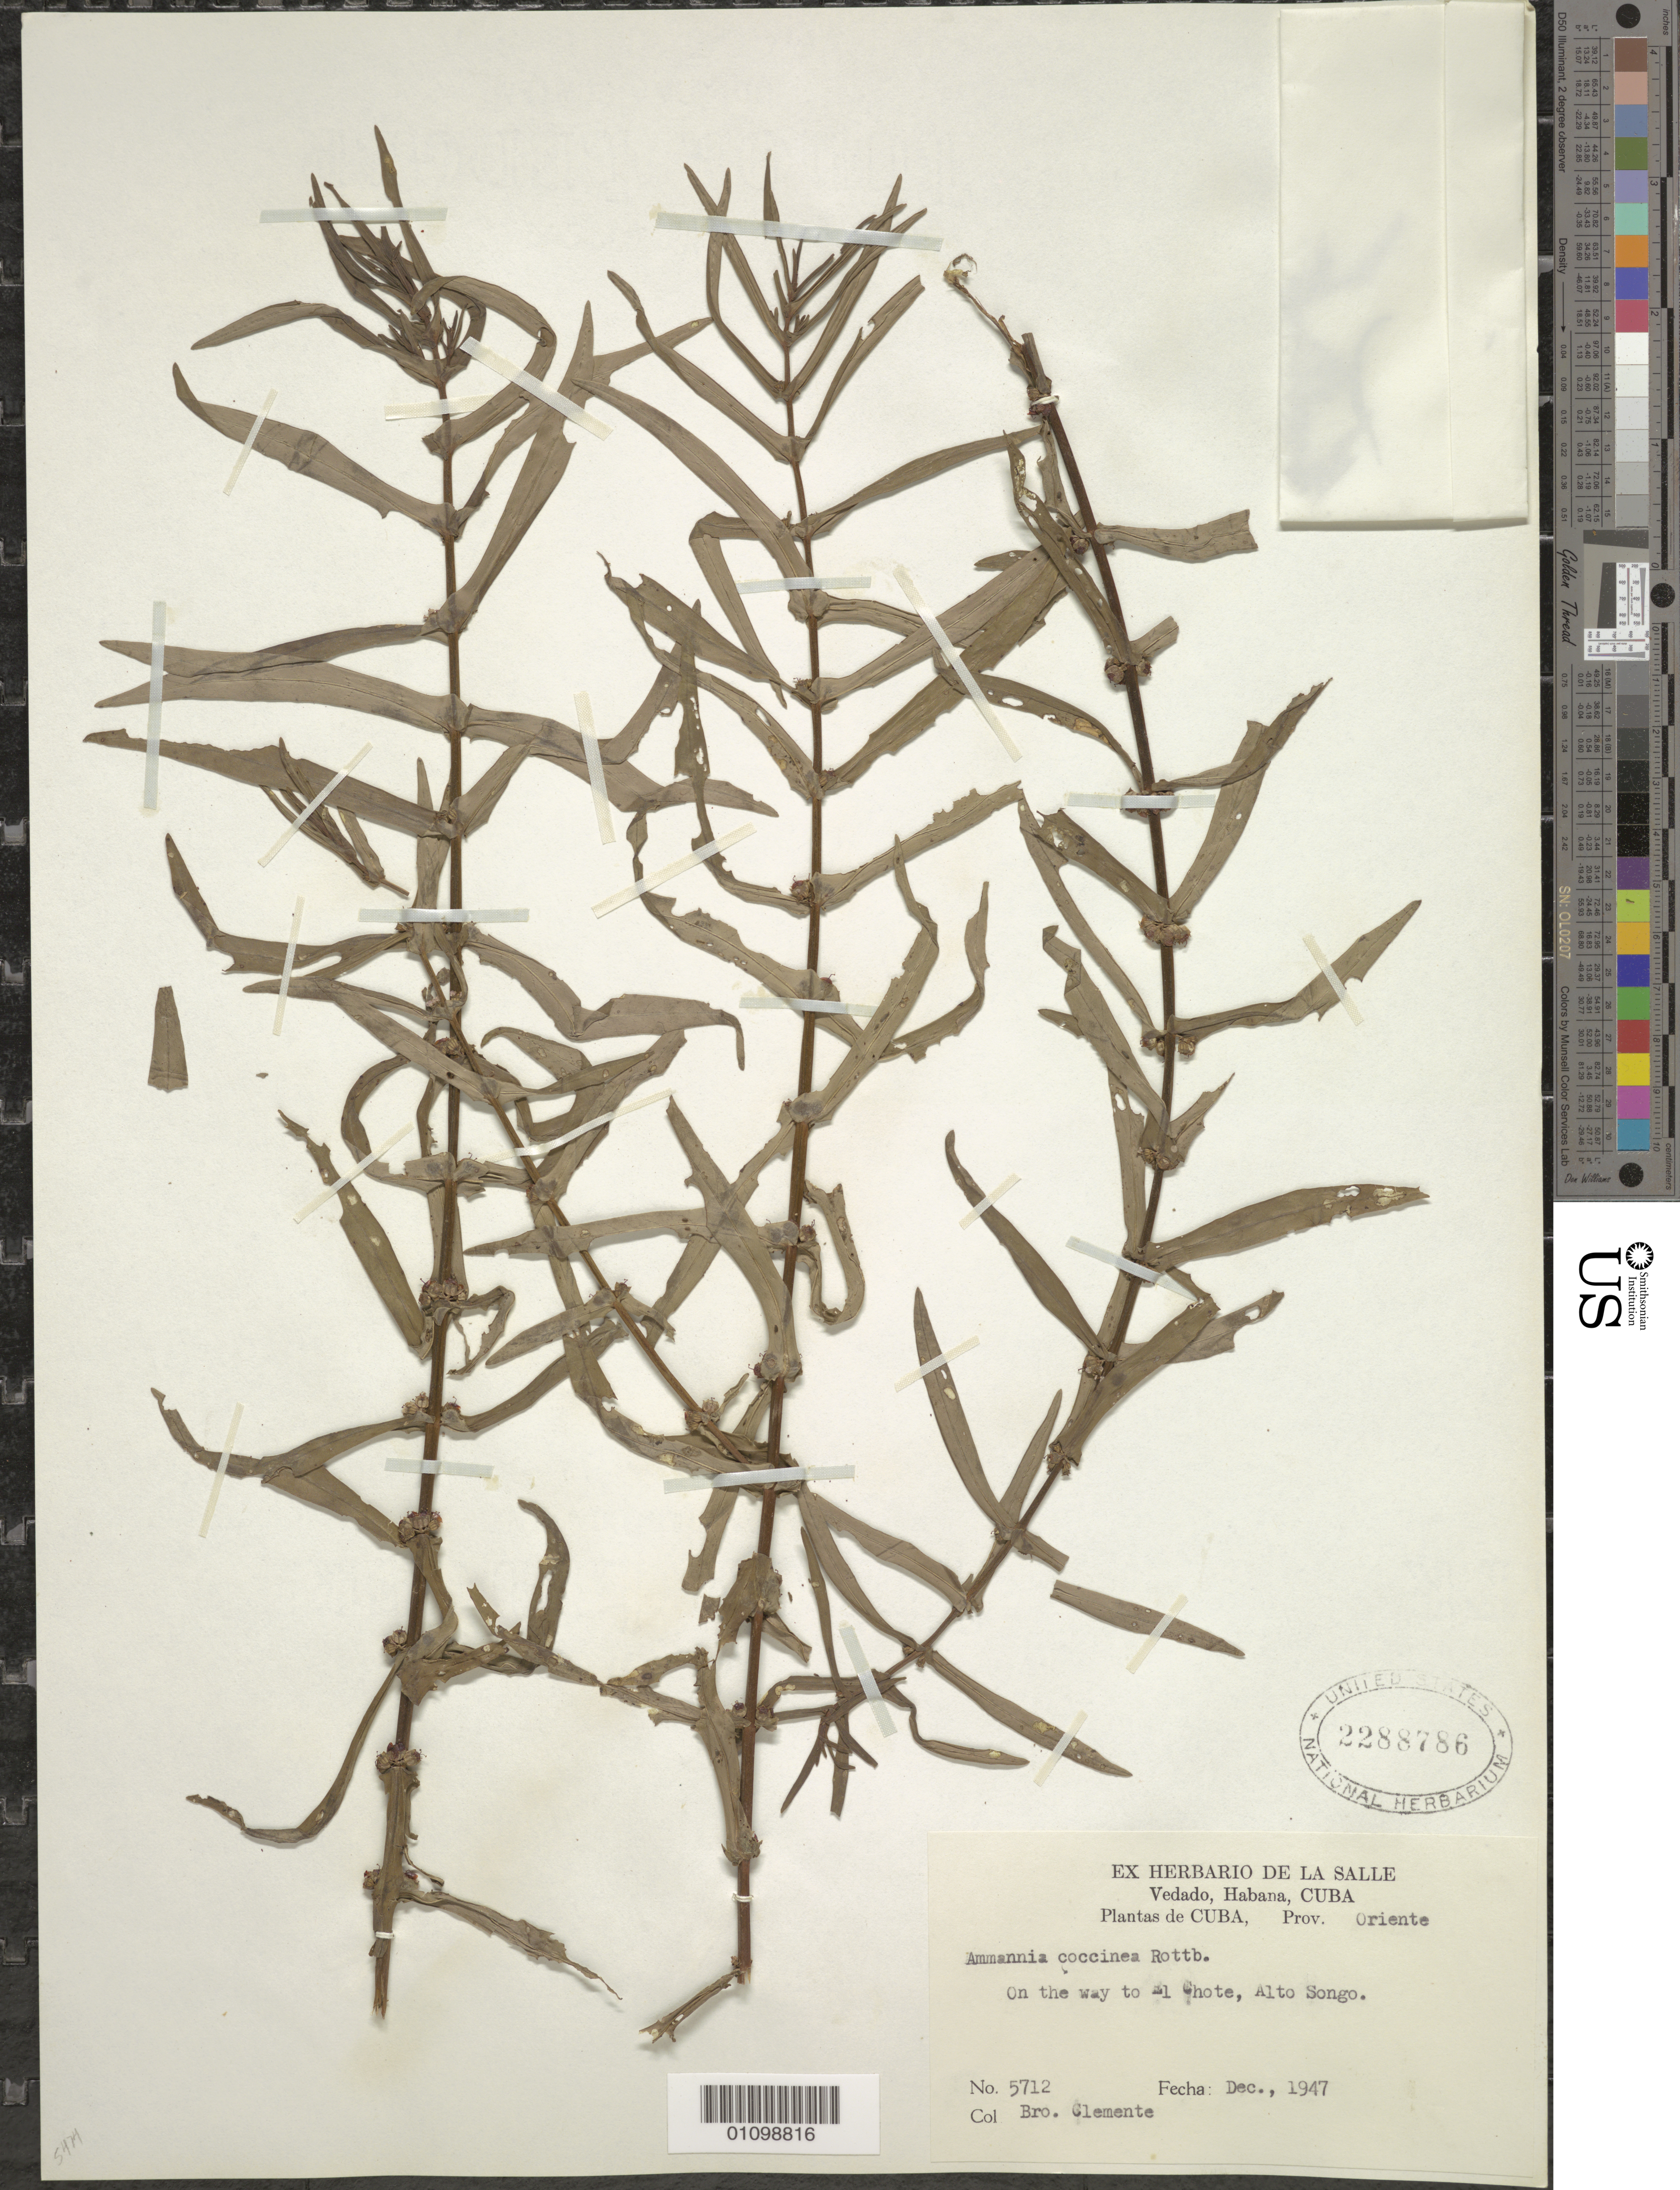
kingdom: Plantae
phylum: Tracheophyta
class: Magnoliopsida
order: Myrtales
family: Lythraceae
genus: Ammannia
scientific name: Ammannia coccinea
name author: Rottb.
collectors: Bro. Clemente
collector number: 5712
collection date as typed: Dec 1947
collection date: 1947-12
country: Cuba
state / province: Oriente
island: Cuba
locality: On the way to El Chote, Alto Songo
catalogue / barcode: US 2288786